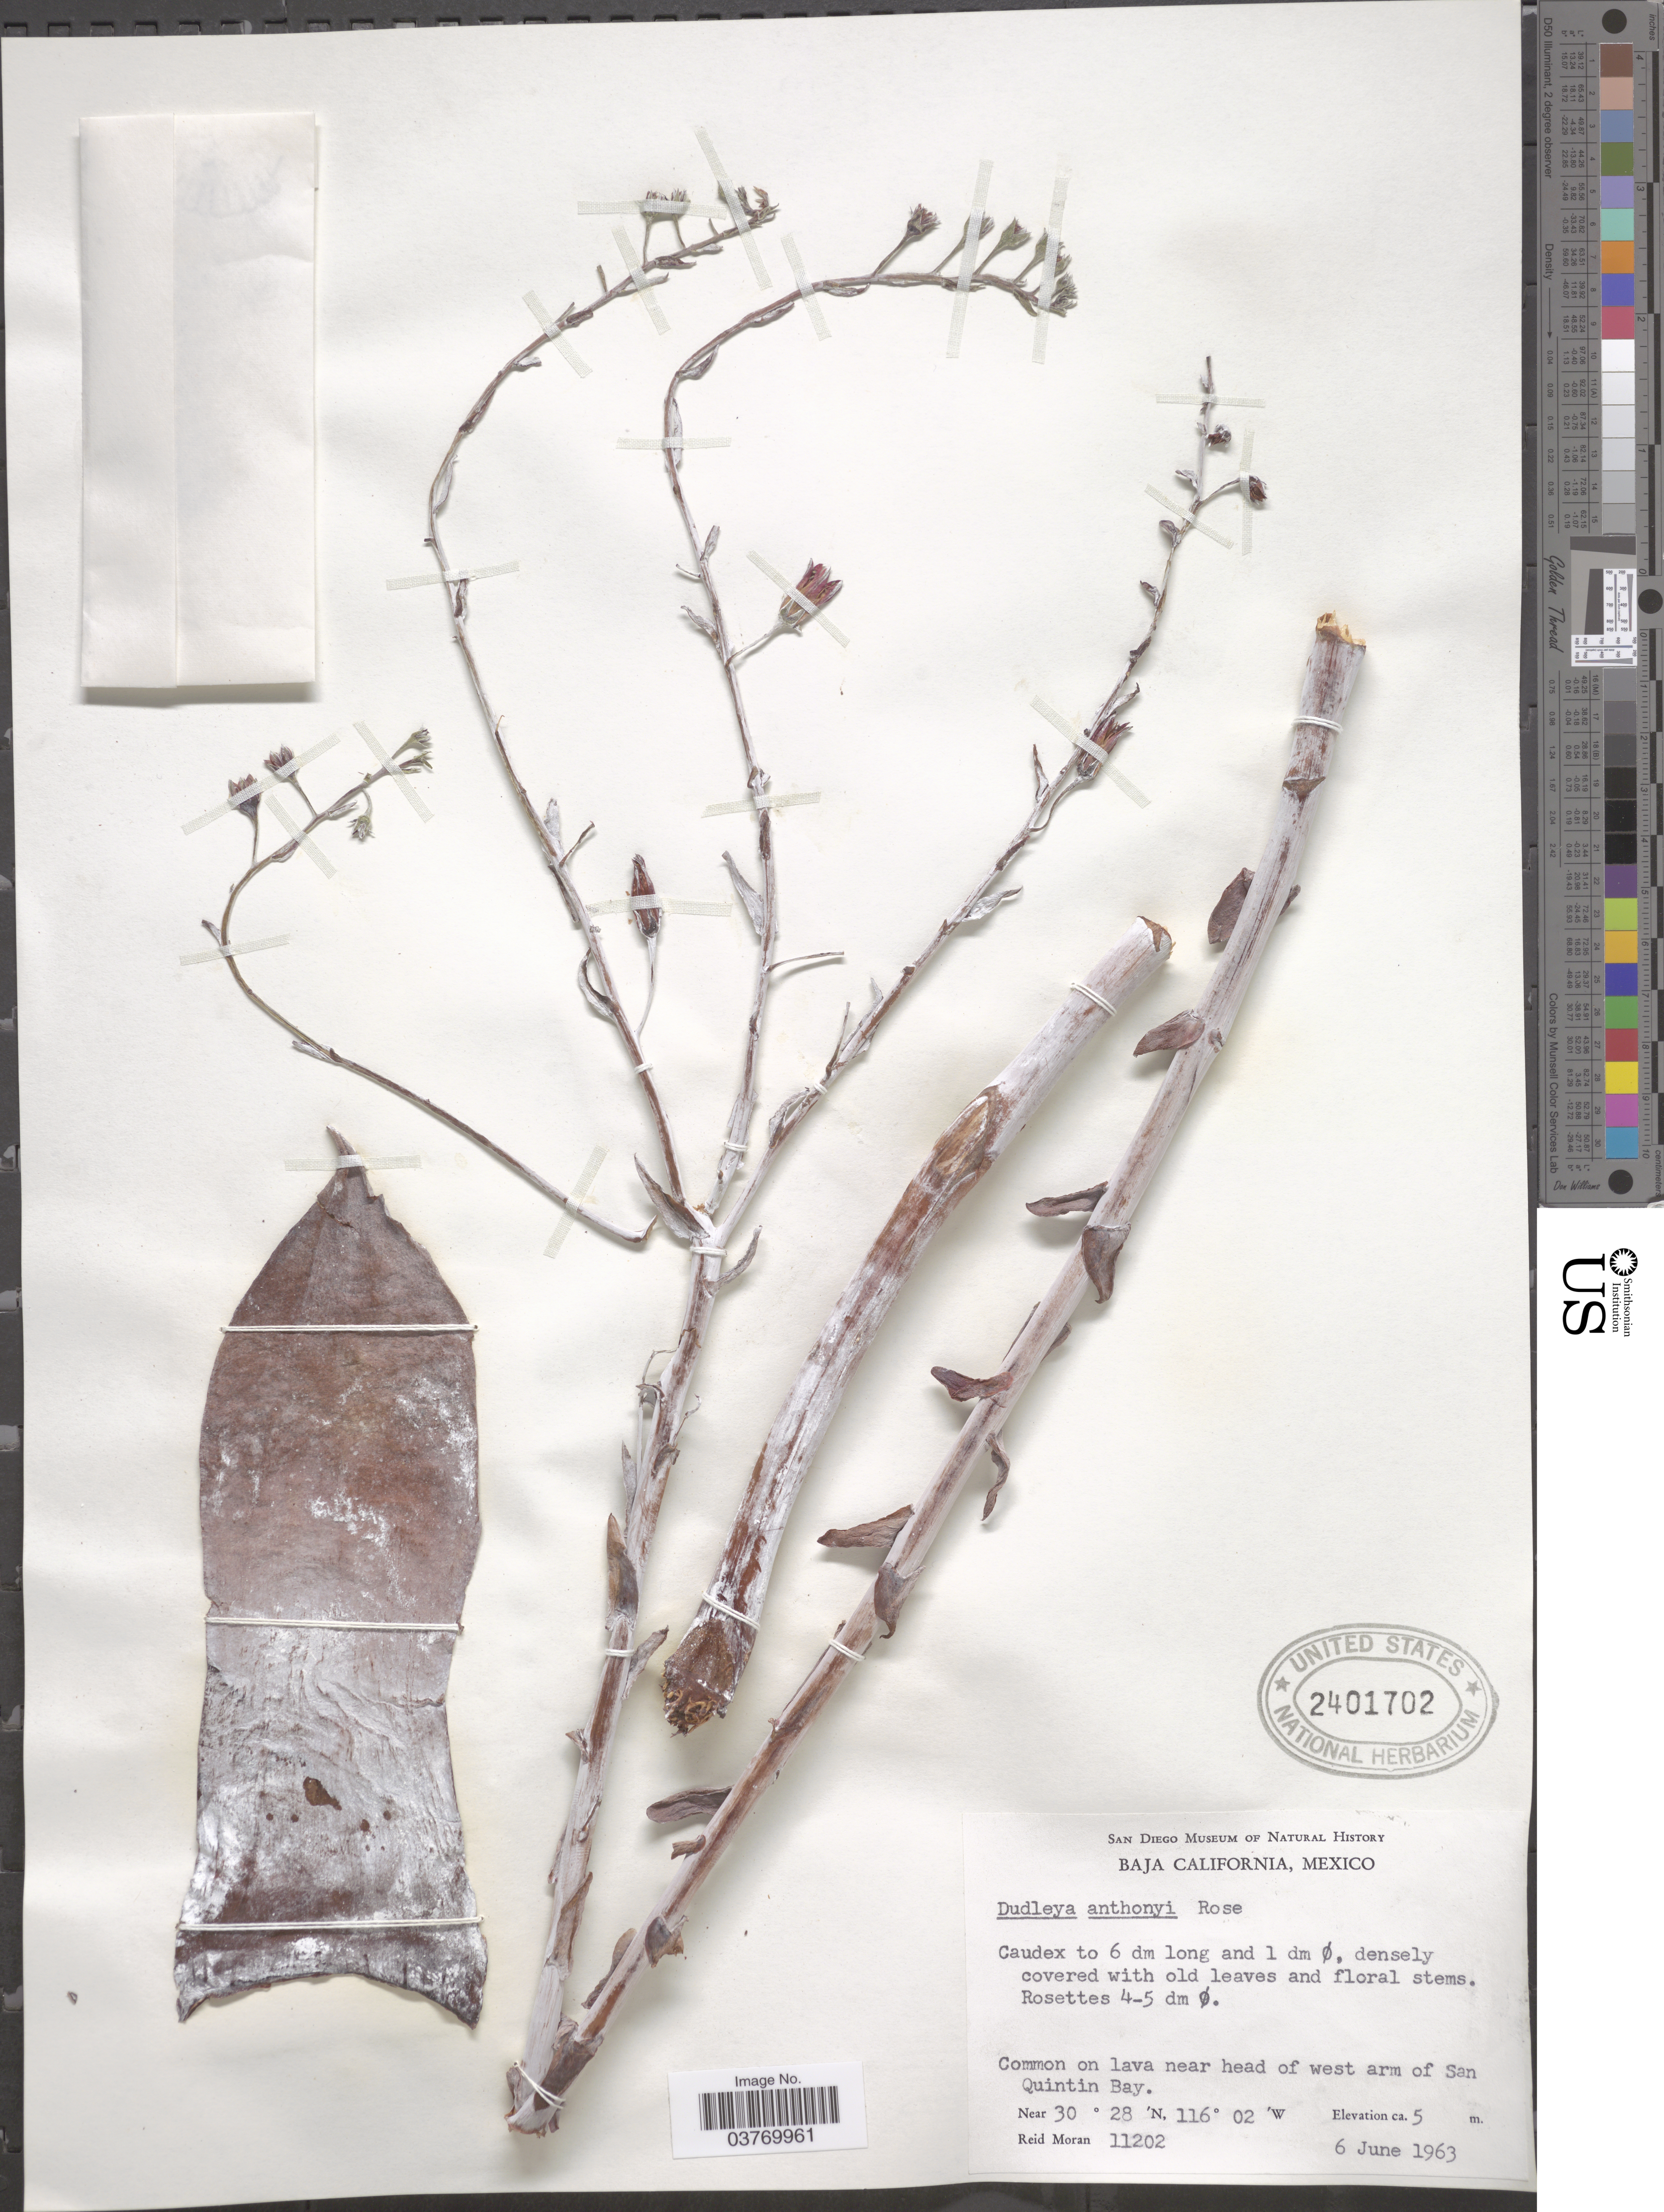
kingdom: Plantae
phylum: Tracheophyta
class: Magnoliopsida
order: Saxifragales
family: Crassulaceae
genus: Dudleya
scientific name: Dudleya anthonyi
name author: Rose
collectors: R. V. Moran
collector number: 11202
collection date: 1963-06-06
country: Mexico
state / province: Baja California Norte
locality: On lava near head of west arm of San Quintin Bay.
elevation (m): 5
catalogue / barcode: US 2401702